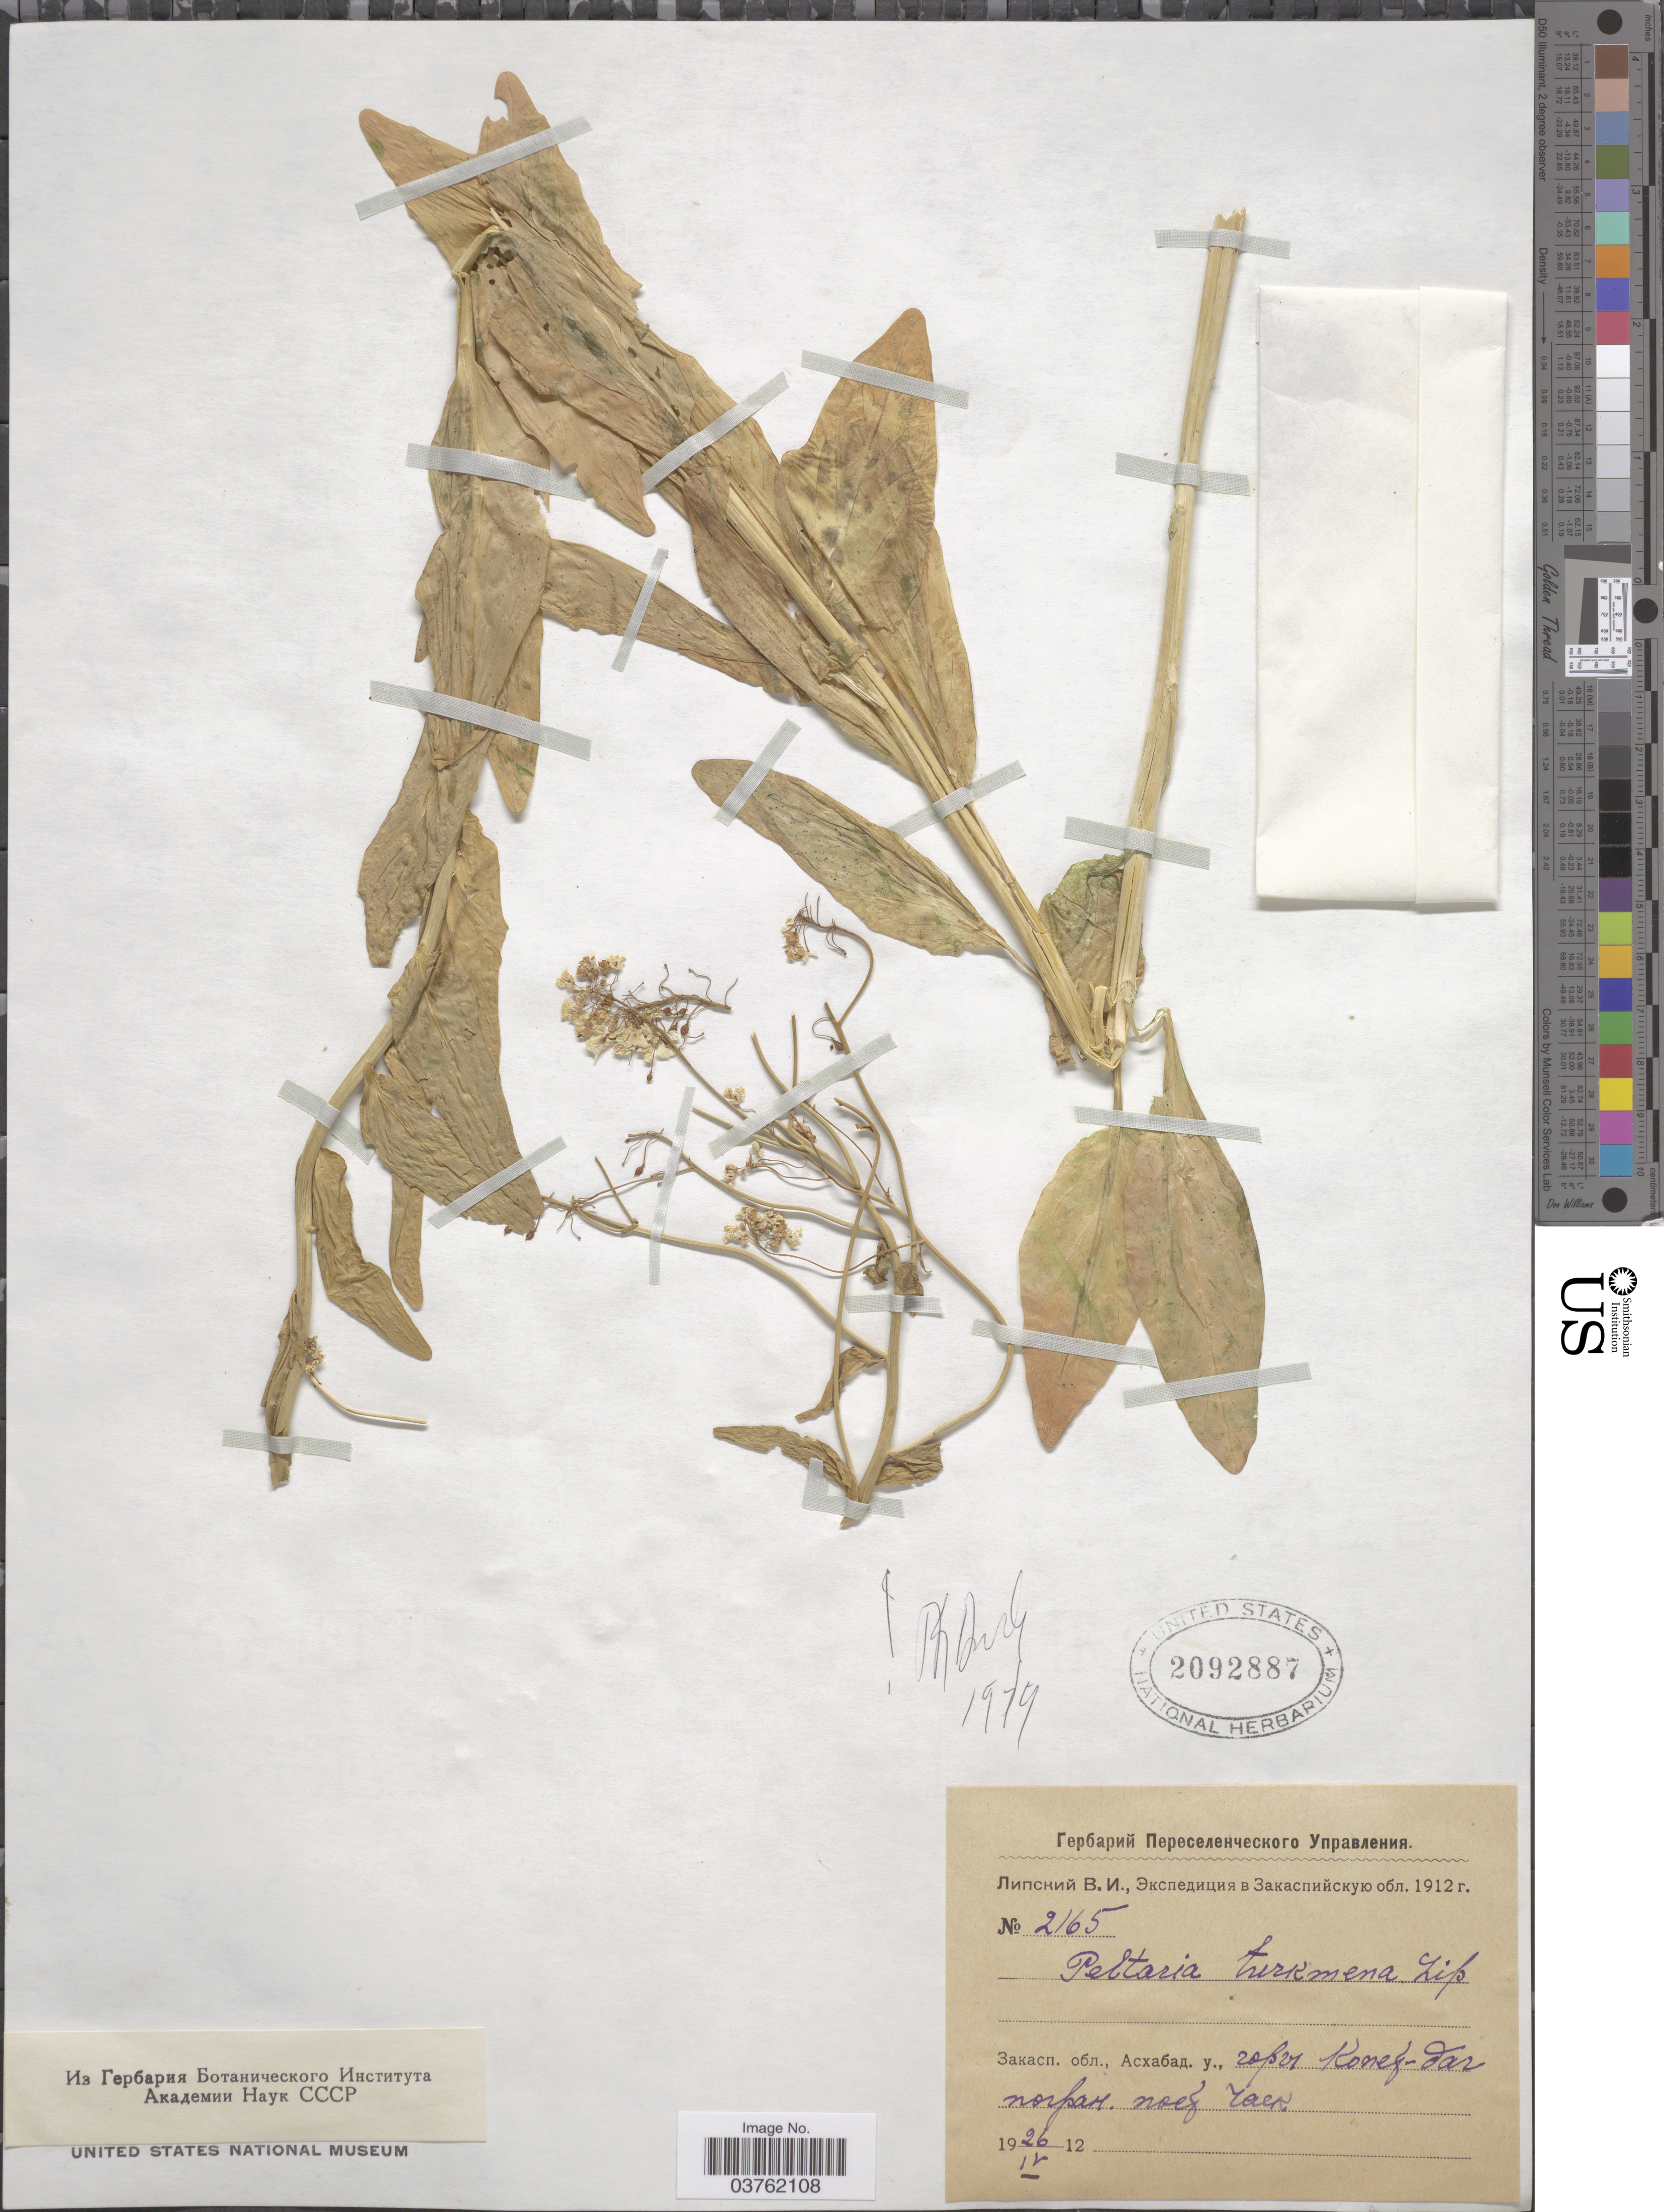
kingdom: Plantae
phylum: Tracheophyta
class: Magnoliopsida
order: Brassicales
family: Brassicaceae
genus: Peltaria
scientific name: Peltaria turkmena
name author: Lipsky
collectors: V. Lipskiy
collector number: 2165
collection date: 1912-04-26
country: Turkmenistan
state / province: Ahal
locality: Kopet Dag Mts, near Chayek.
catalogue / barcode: US 2092887